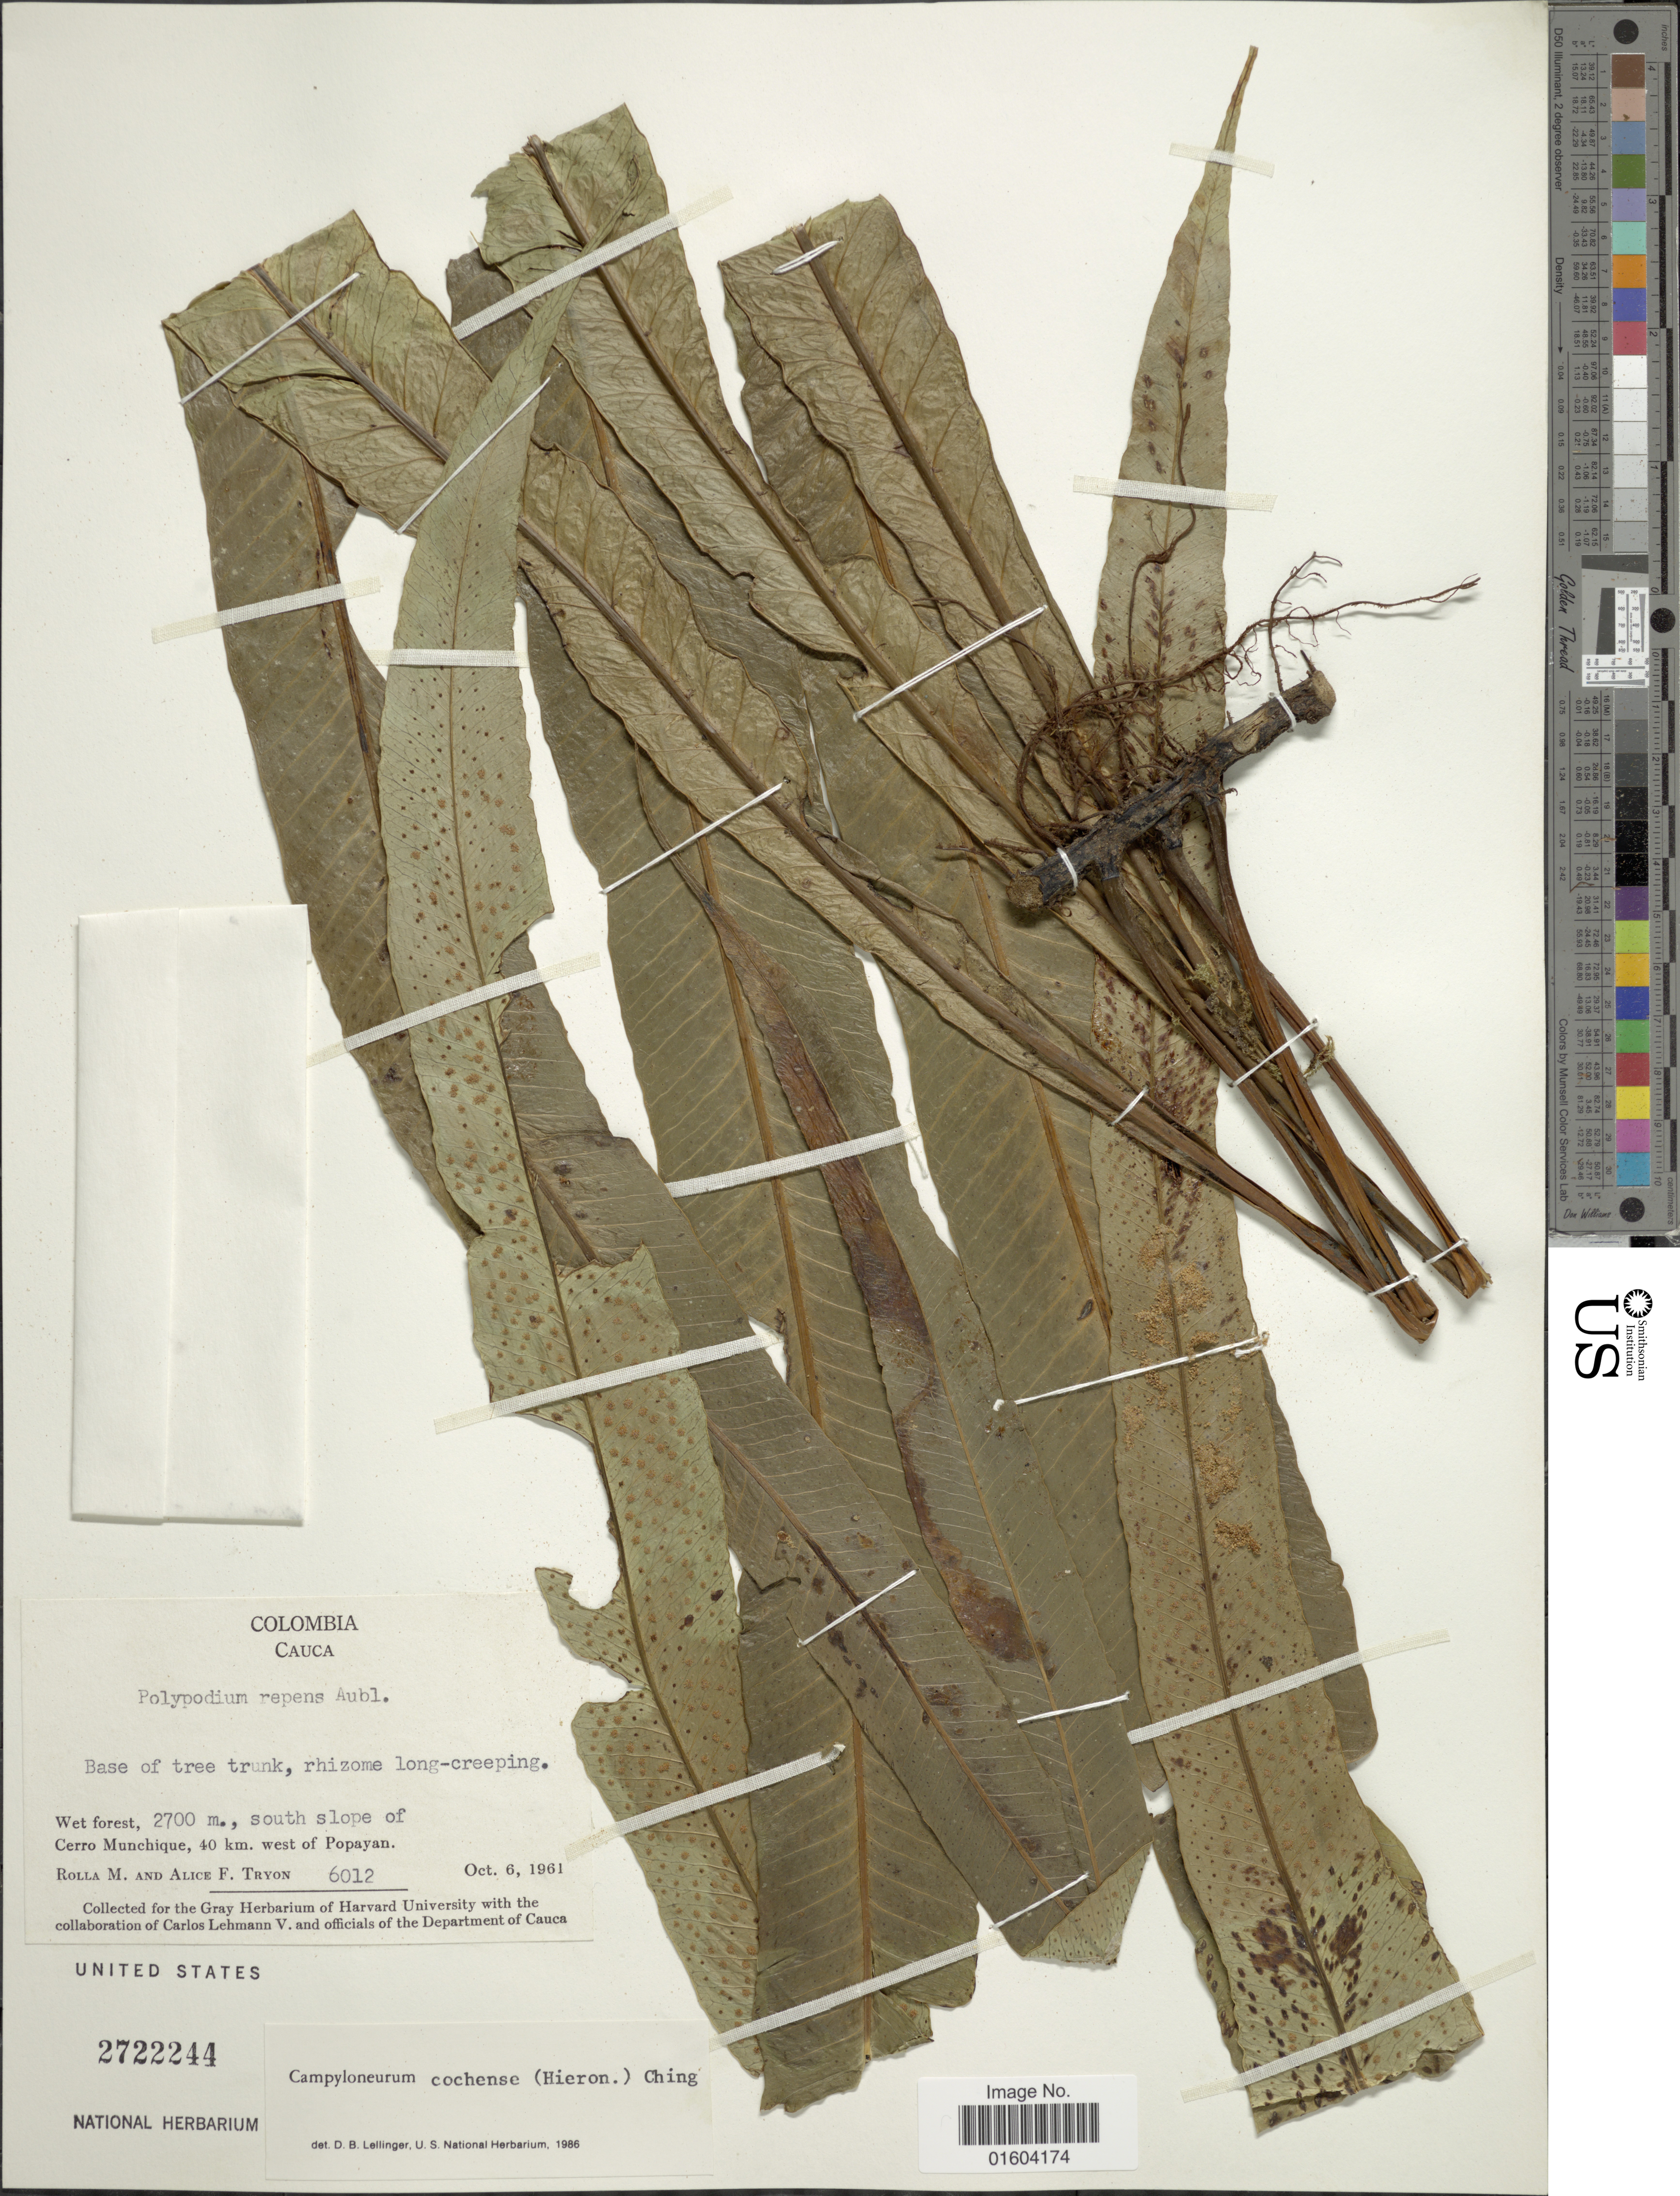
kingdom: Plantae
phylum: Tracheophyta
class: Polypodiopsida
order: Polypodiales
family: Polypodiaceae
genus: Campyloneurum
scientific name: Campyloneurum cochense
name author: (Hieron.) Ching & Farw.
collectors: R. M. Tryon & A. F. Tryon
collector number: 6012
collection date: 1961-10-06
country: Colombia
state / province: Cauca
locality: Cauca, Cerro Munchique, 40 km west of Popayan.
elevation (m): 2700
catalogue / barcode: US 2722244